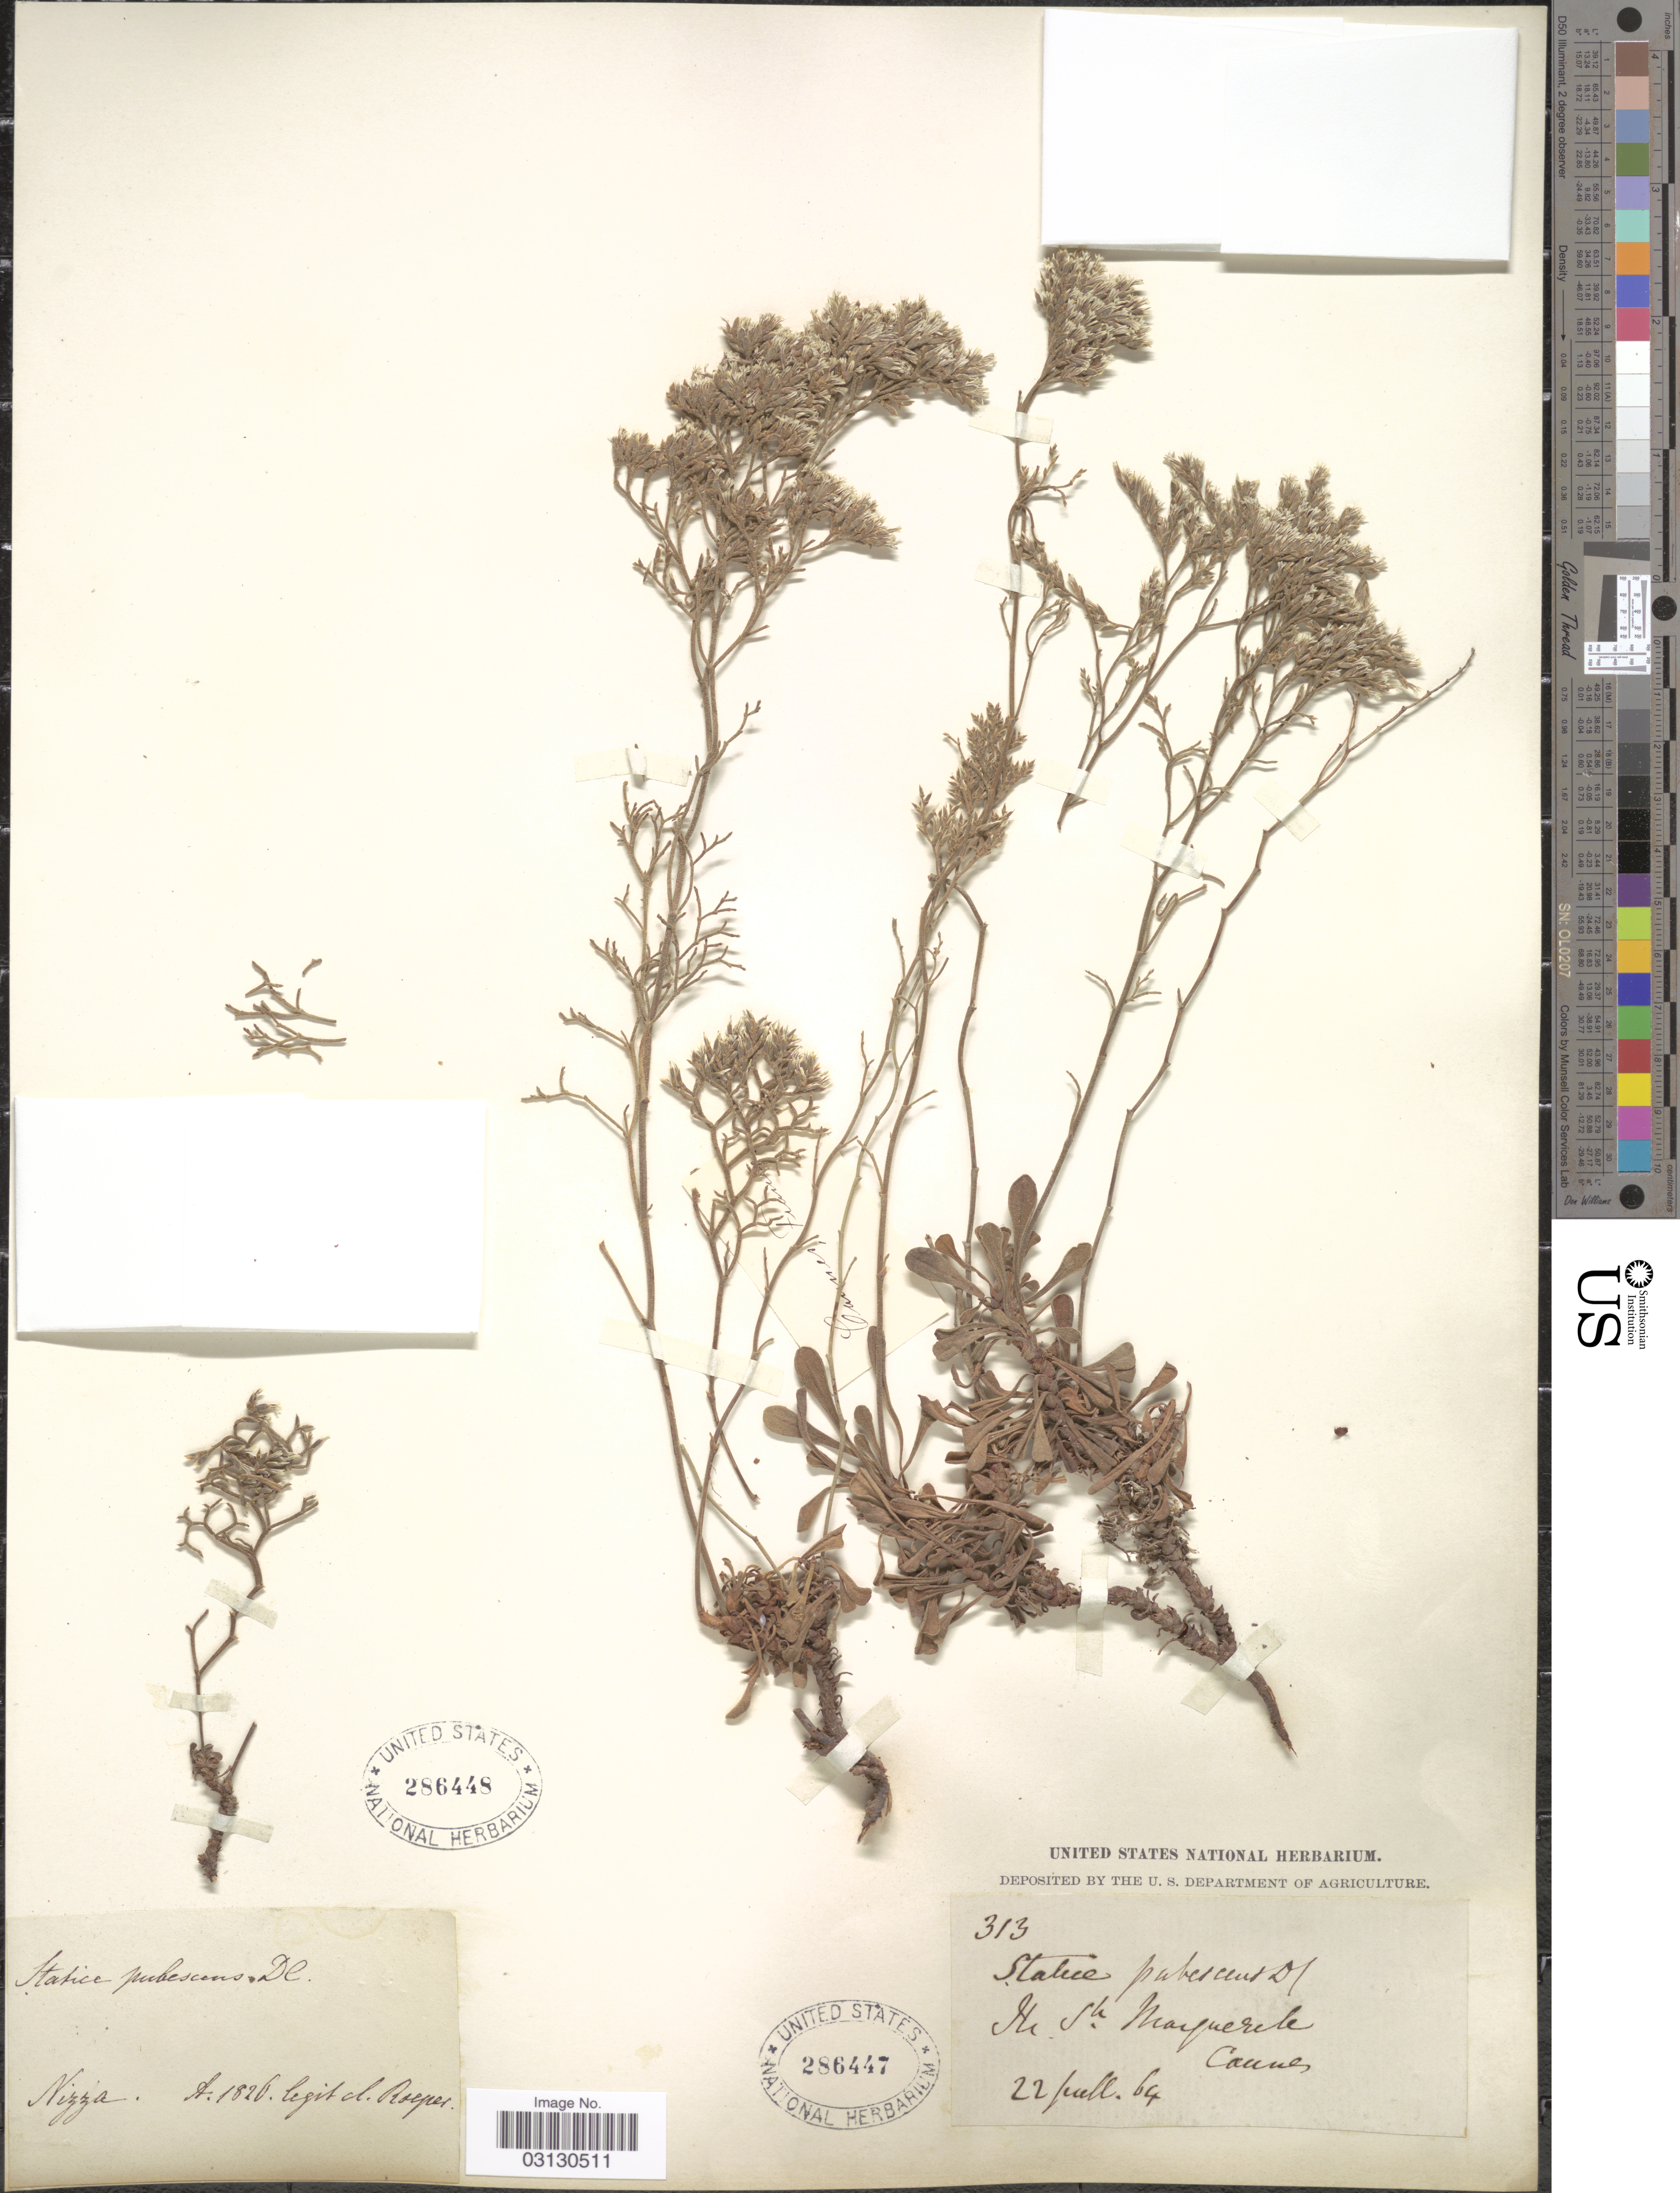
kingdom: Plantae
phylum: Tracheophyta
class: Magnoliopsida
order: Caryophyllales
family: Plumbaginaceae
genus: Limonium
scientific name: Limonium cordatum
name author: (L.) Mill.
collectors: J. Roeper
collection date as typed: A. 1826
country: France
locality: Nizza.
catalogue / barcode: US 286448-2